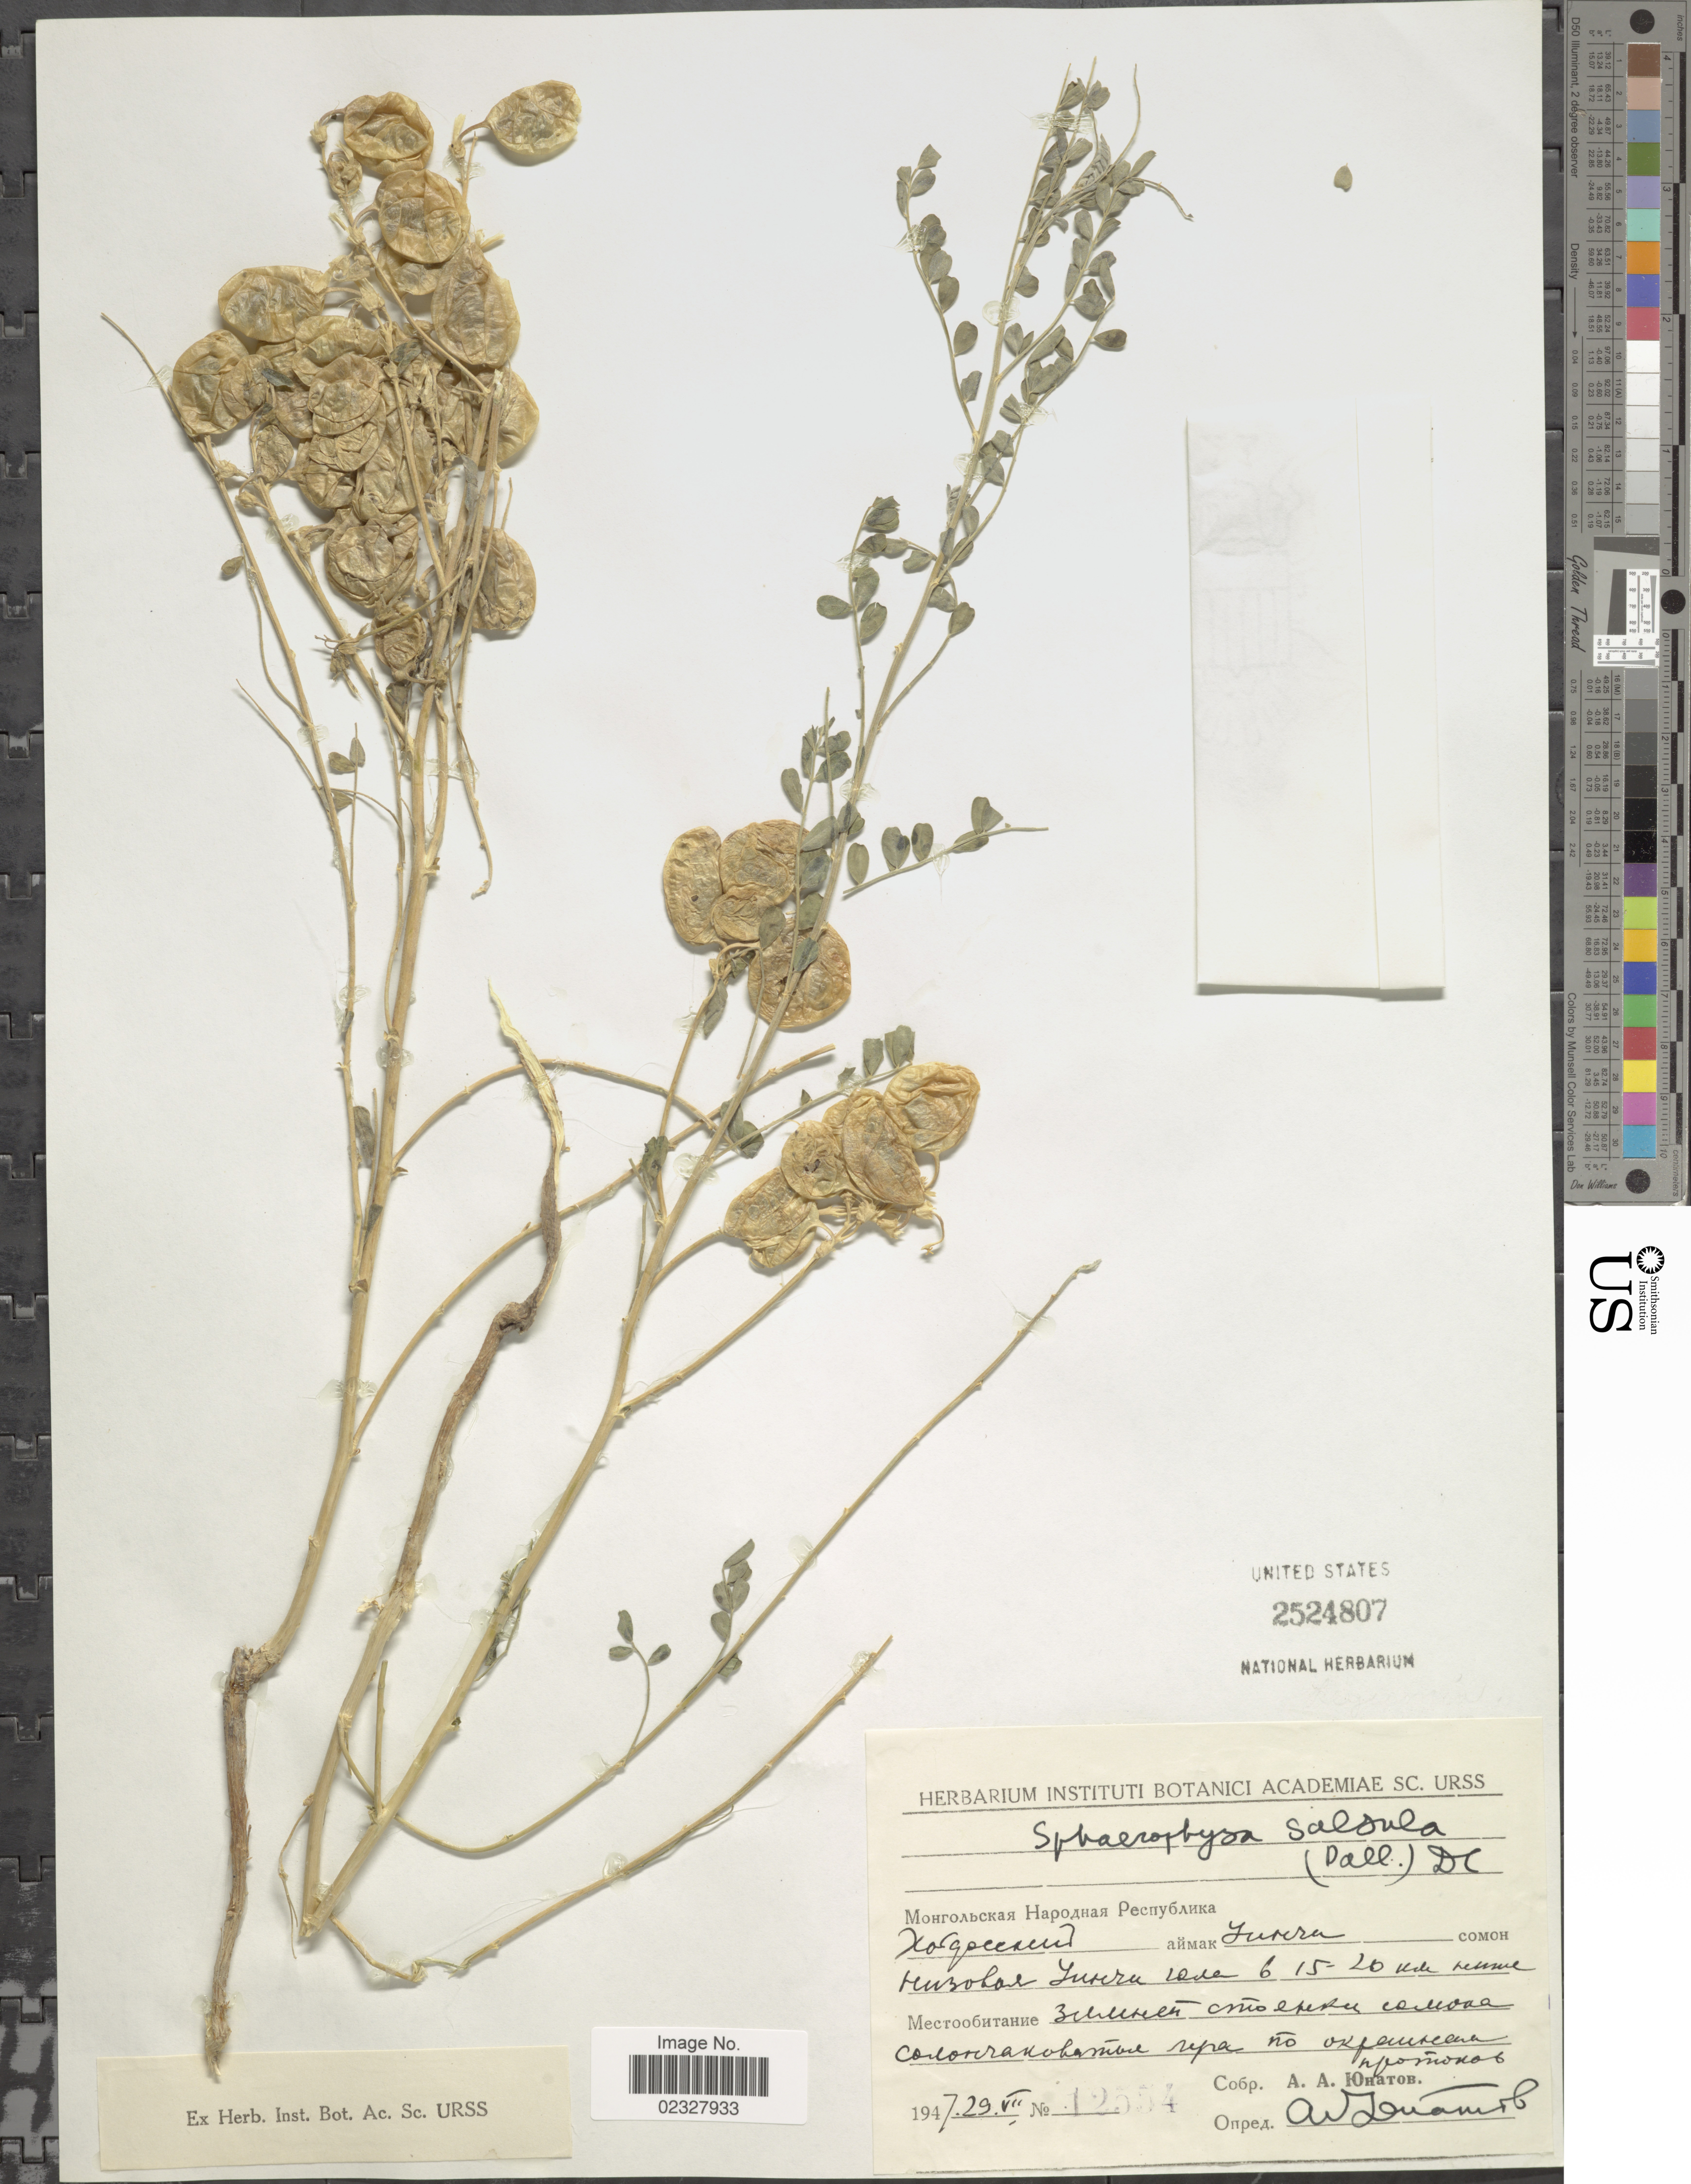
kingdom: Plantae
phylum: Tracheophyta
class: Magnoliopsida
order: Fabales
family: Fabaceae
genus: Sphaerophysa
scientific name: Sphaerophysa salsula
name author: (Pall.) DC.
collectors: A. Unatov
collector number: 12554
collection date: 1947-07-29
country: Mongolia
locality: Uyanga, Övörkhangai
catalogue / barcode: US 2524807